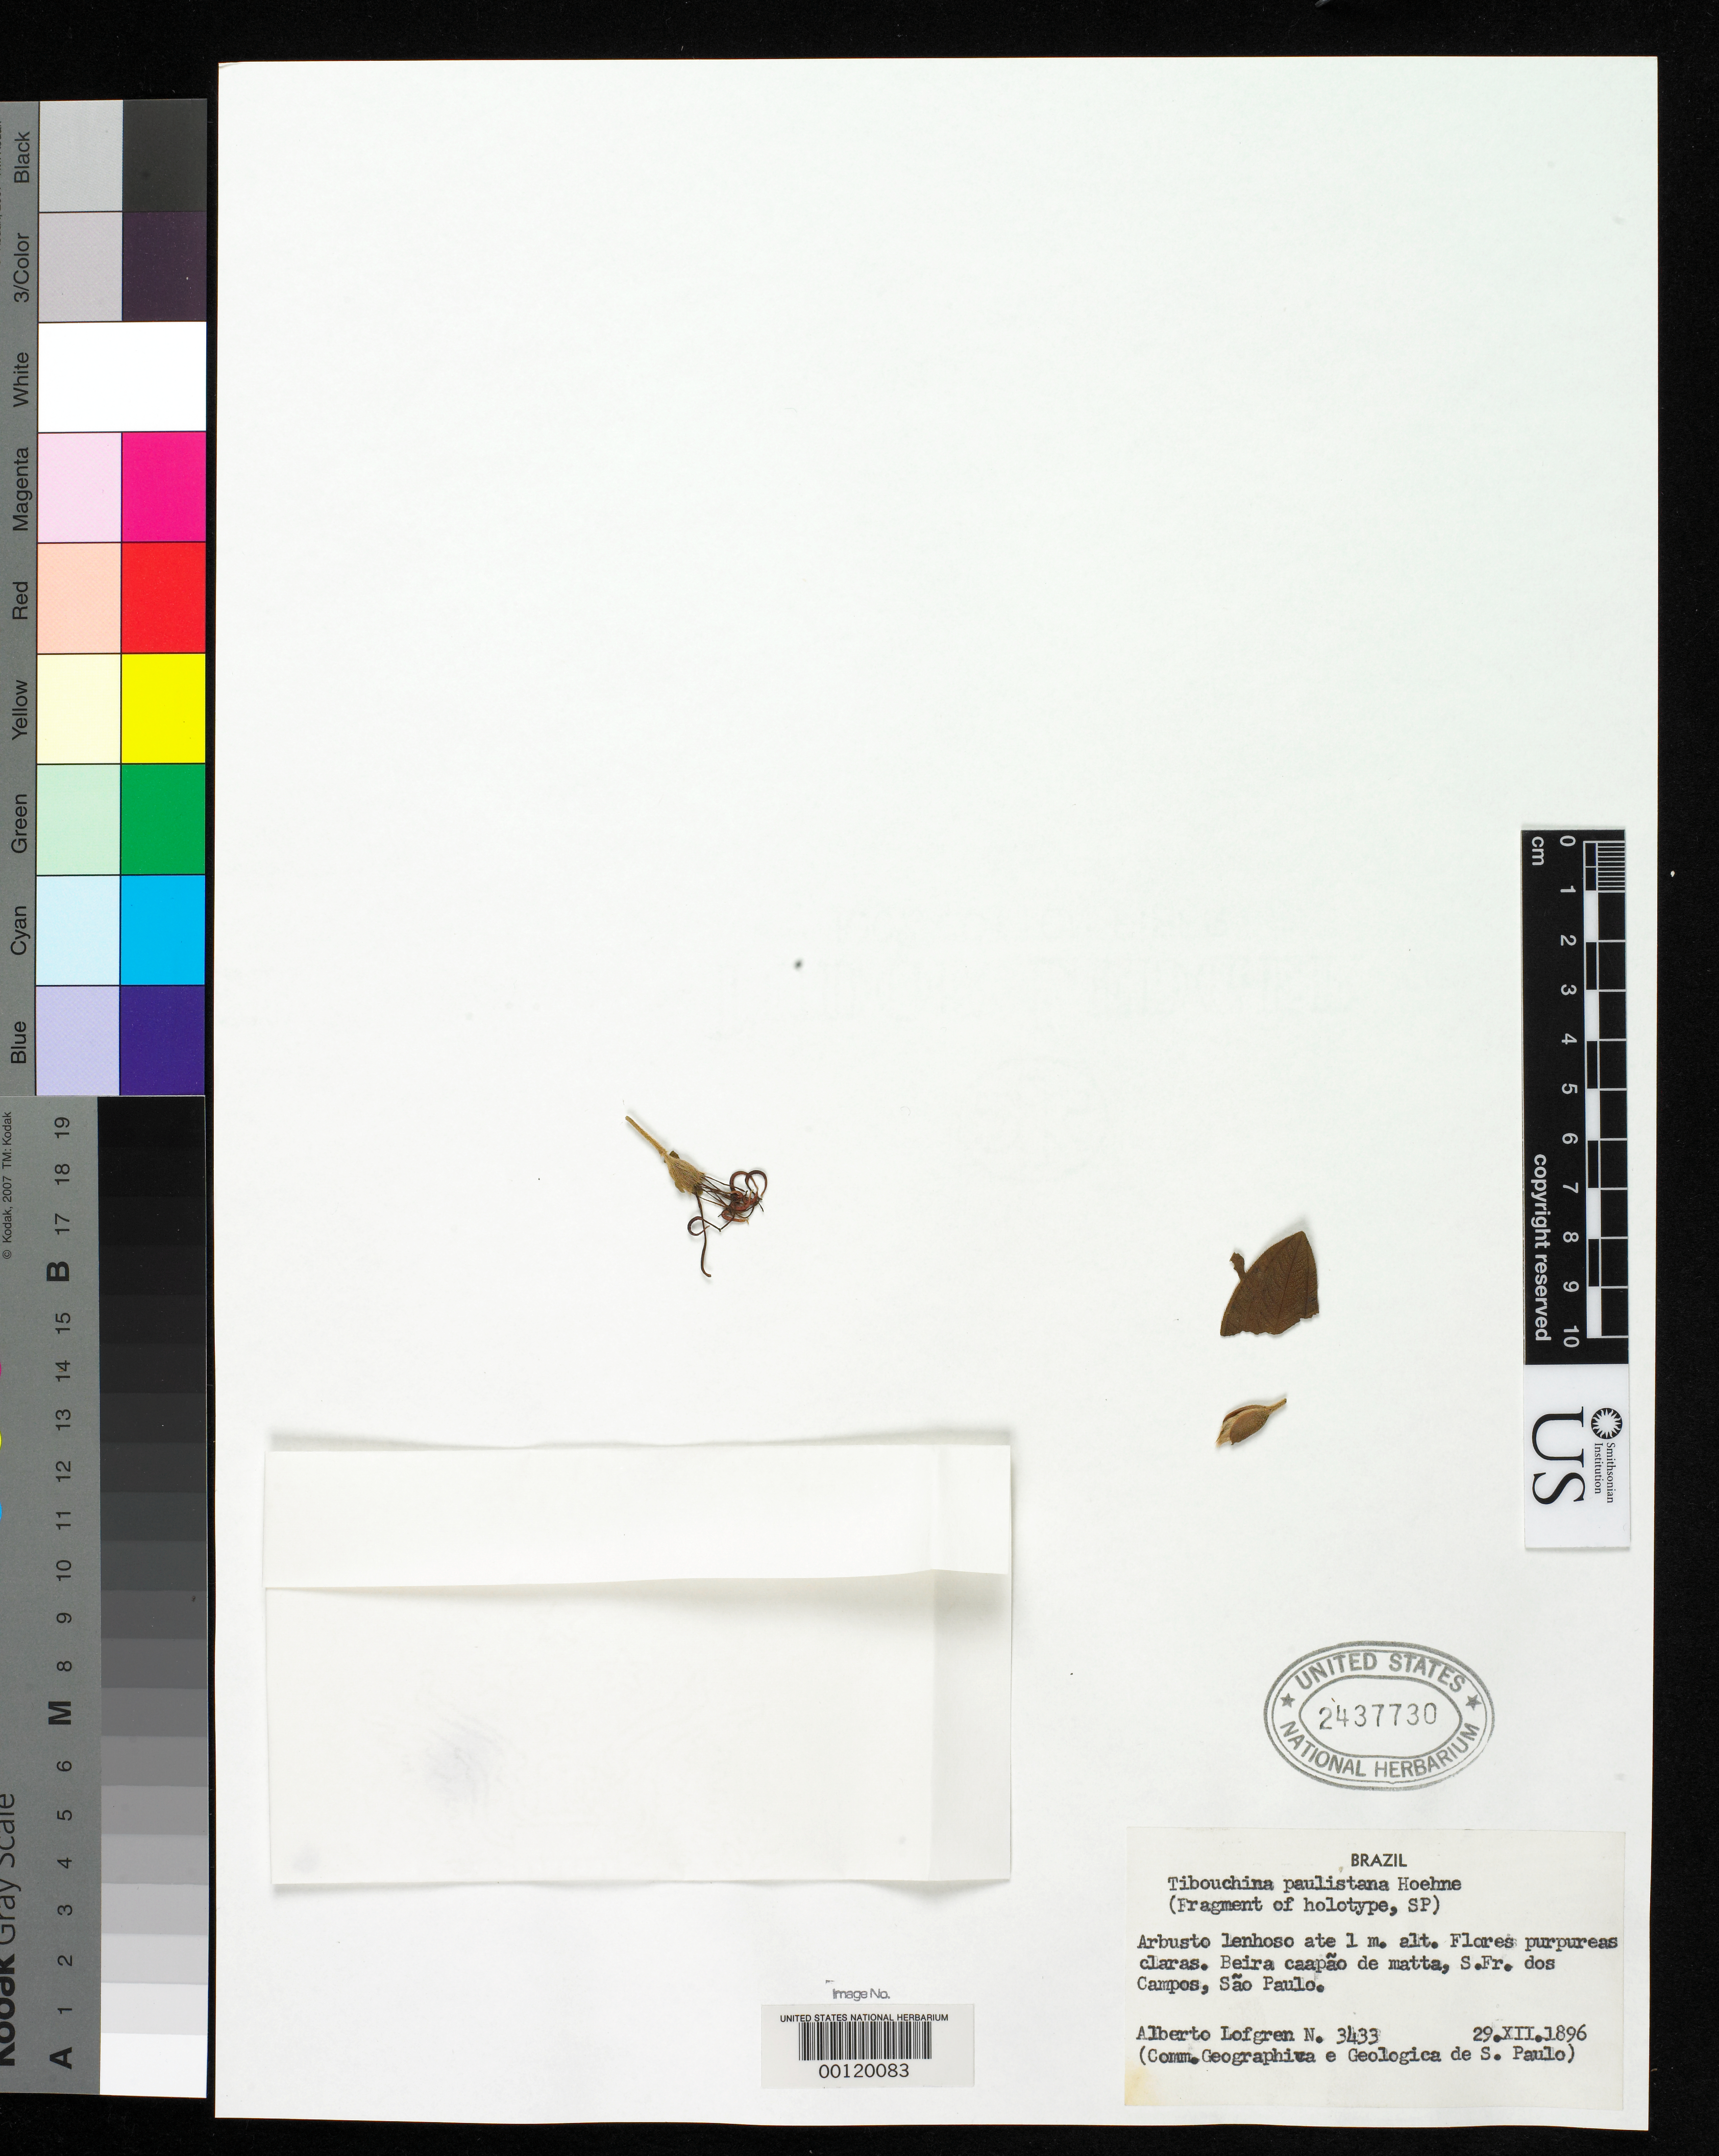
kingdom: Plantae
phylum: Tracheophyta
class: Magnoliopsida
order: Myrtales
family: Melastomataceae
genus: Tibouchina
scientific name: Tibouchina paulistana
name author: Hoehne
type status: Type Fragment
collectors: A. Loefgren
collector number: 3433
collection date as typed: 29 Dec 1896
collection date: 1896-12-29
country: Brazil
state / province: São Paulo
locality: San Francisco dos Campos.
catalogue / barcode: US 2437730